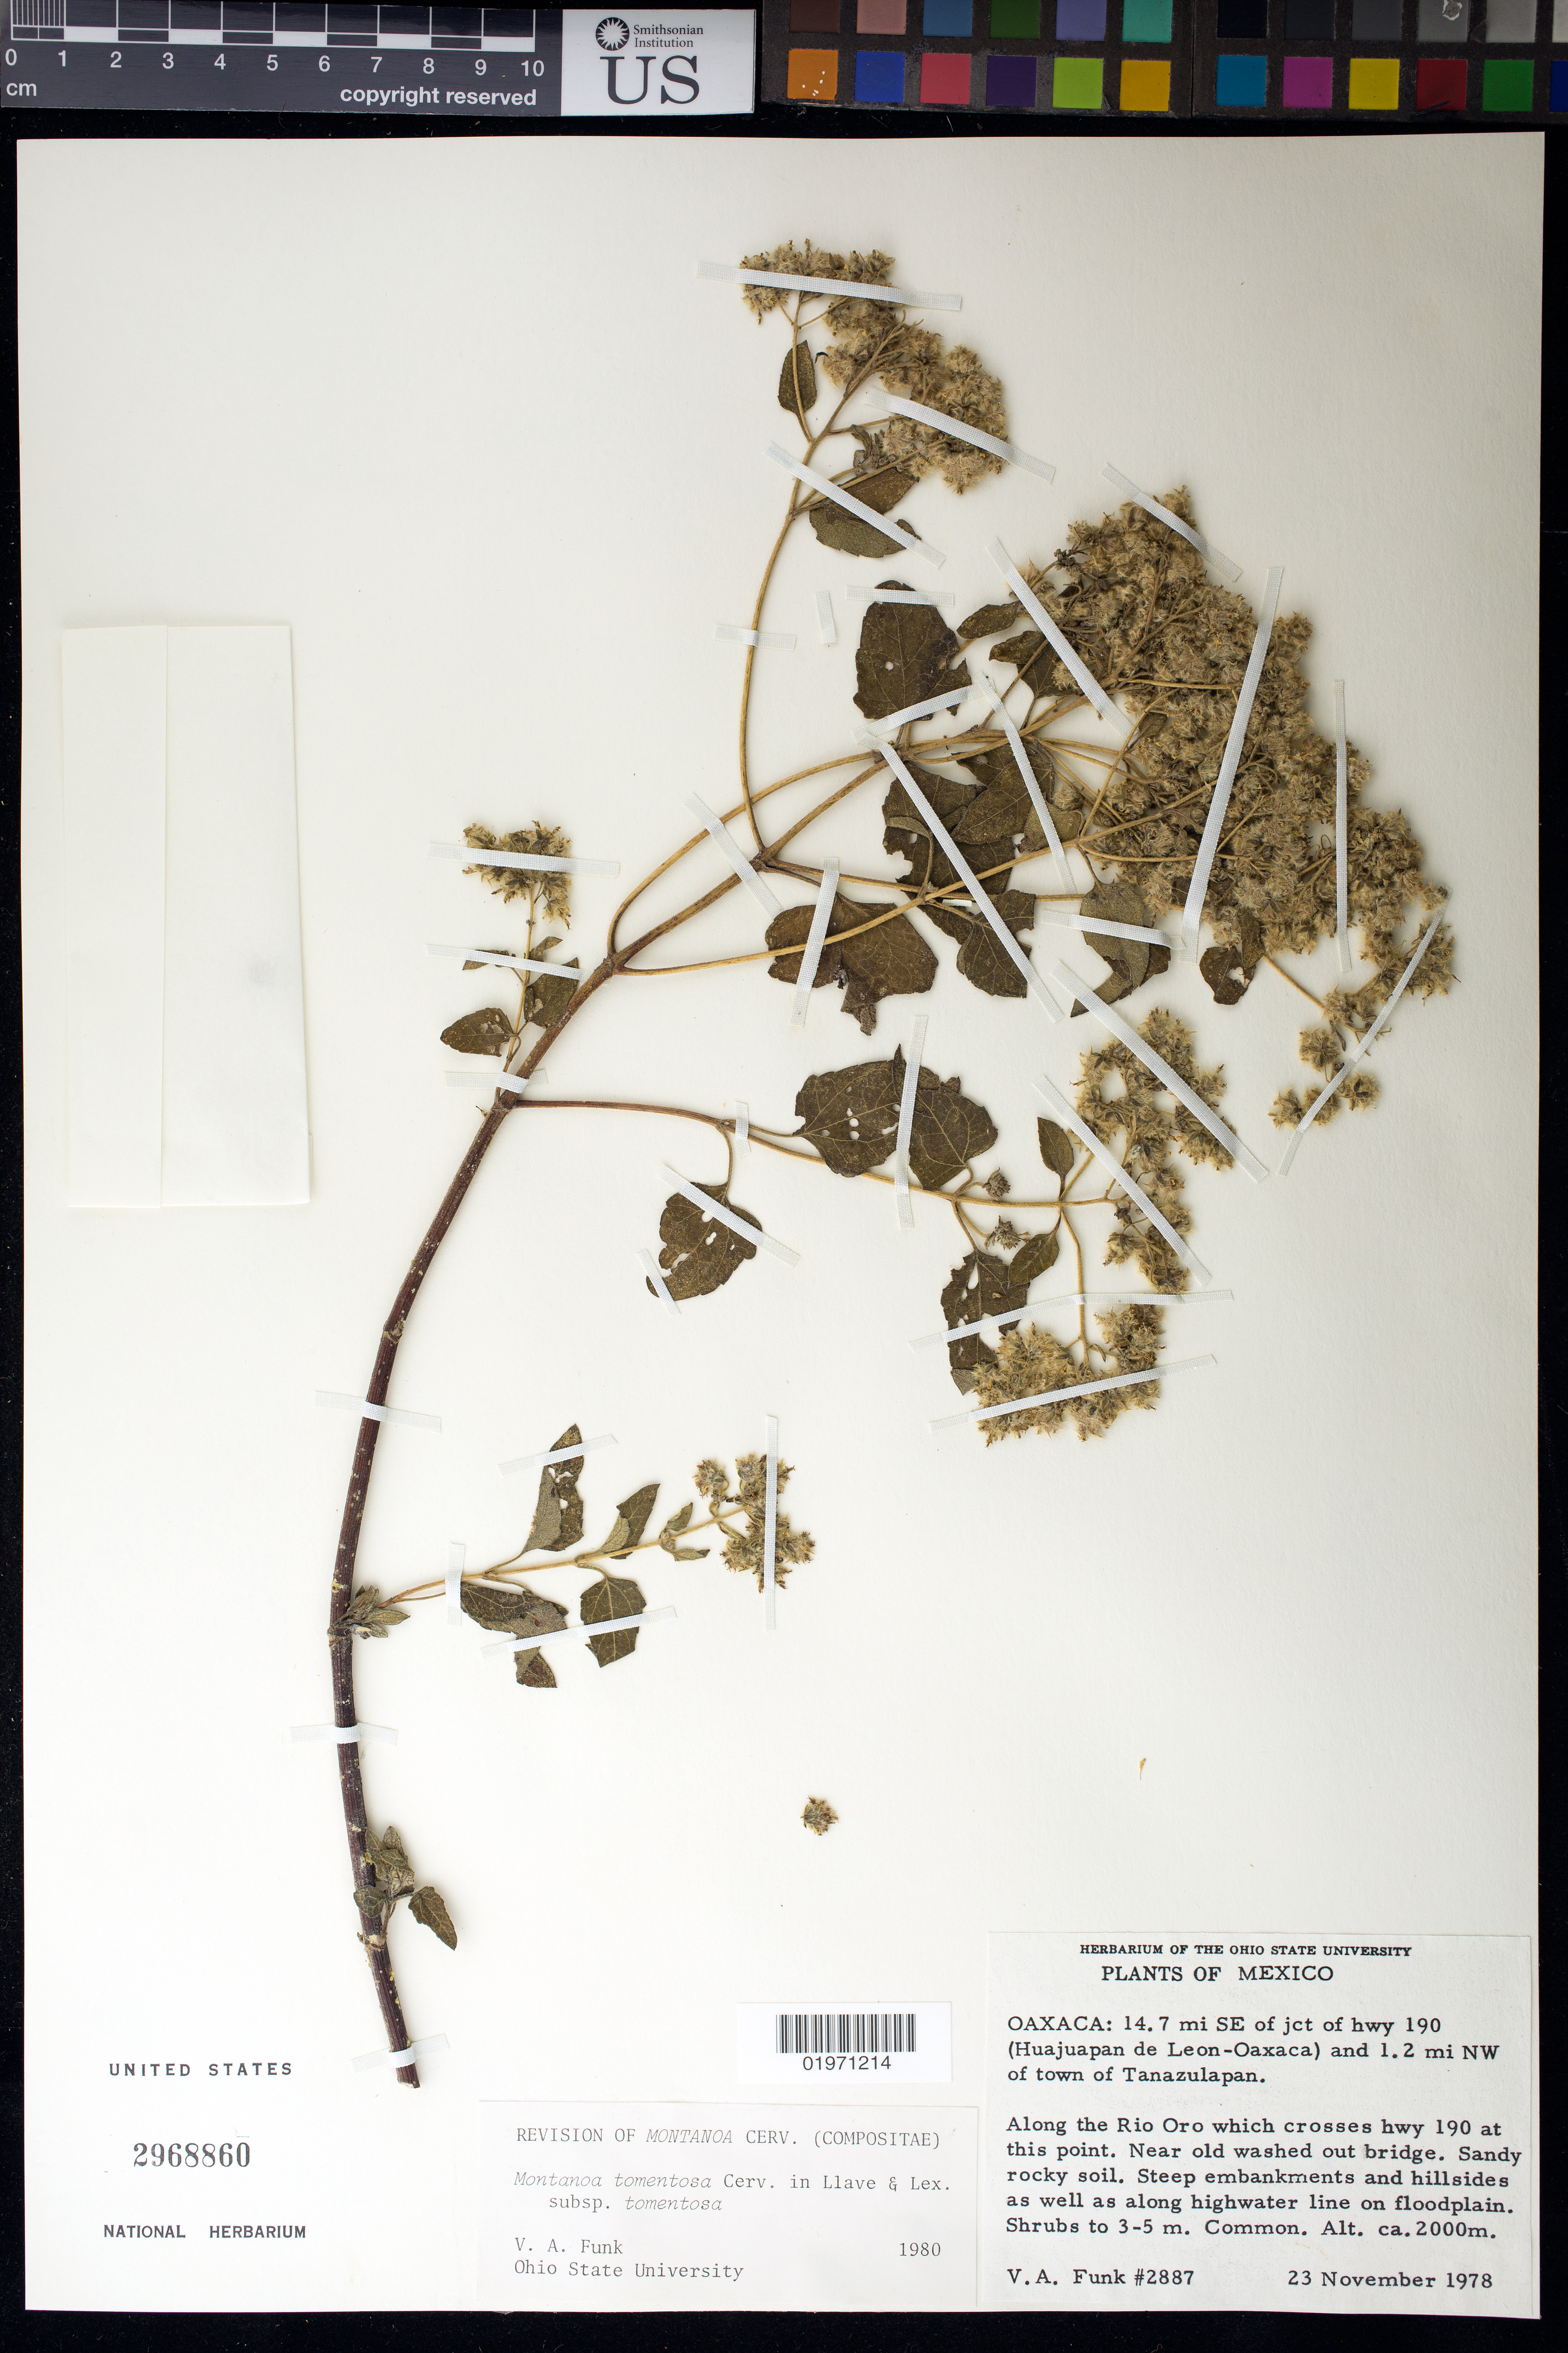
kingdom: Plantae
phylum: Tracheophyta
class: Magnoliopsida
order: Asterales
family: Asteraceae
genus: Montanoa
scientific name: Montanoa tomentosa subsp. tomentosa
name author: Cerv.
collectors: V. Funk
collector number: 2887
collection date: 1978-11-23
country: Mexico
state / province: Oaxaca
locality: Along the Rio Oro which crosses Hwy 190 at this point. Near old washed out bridge.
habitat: Sandy rocky soil. Steep embankments and hillsides as well as along highwater line on floodplain.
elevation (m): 2000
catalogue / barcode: US 2968860